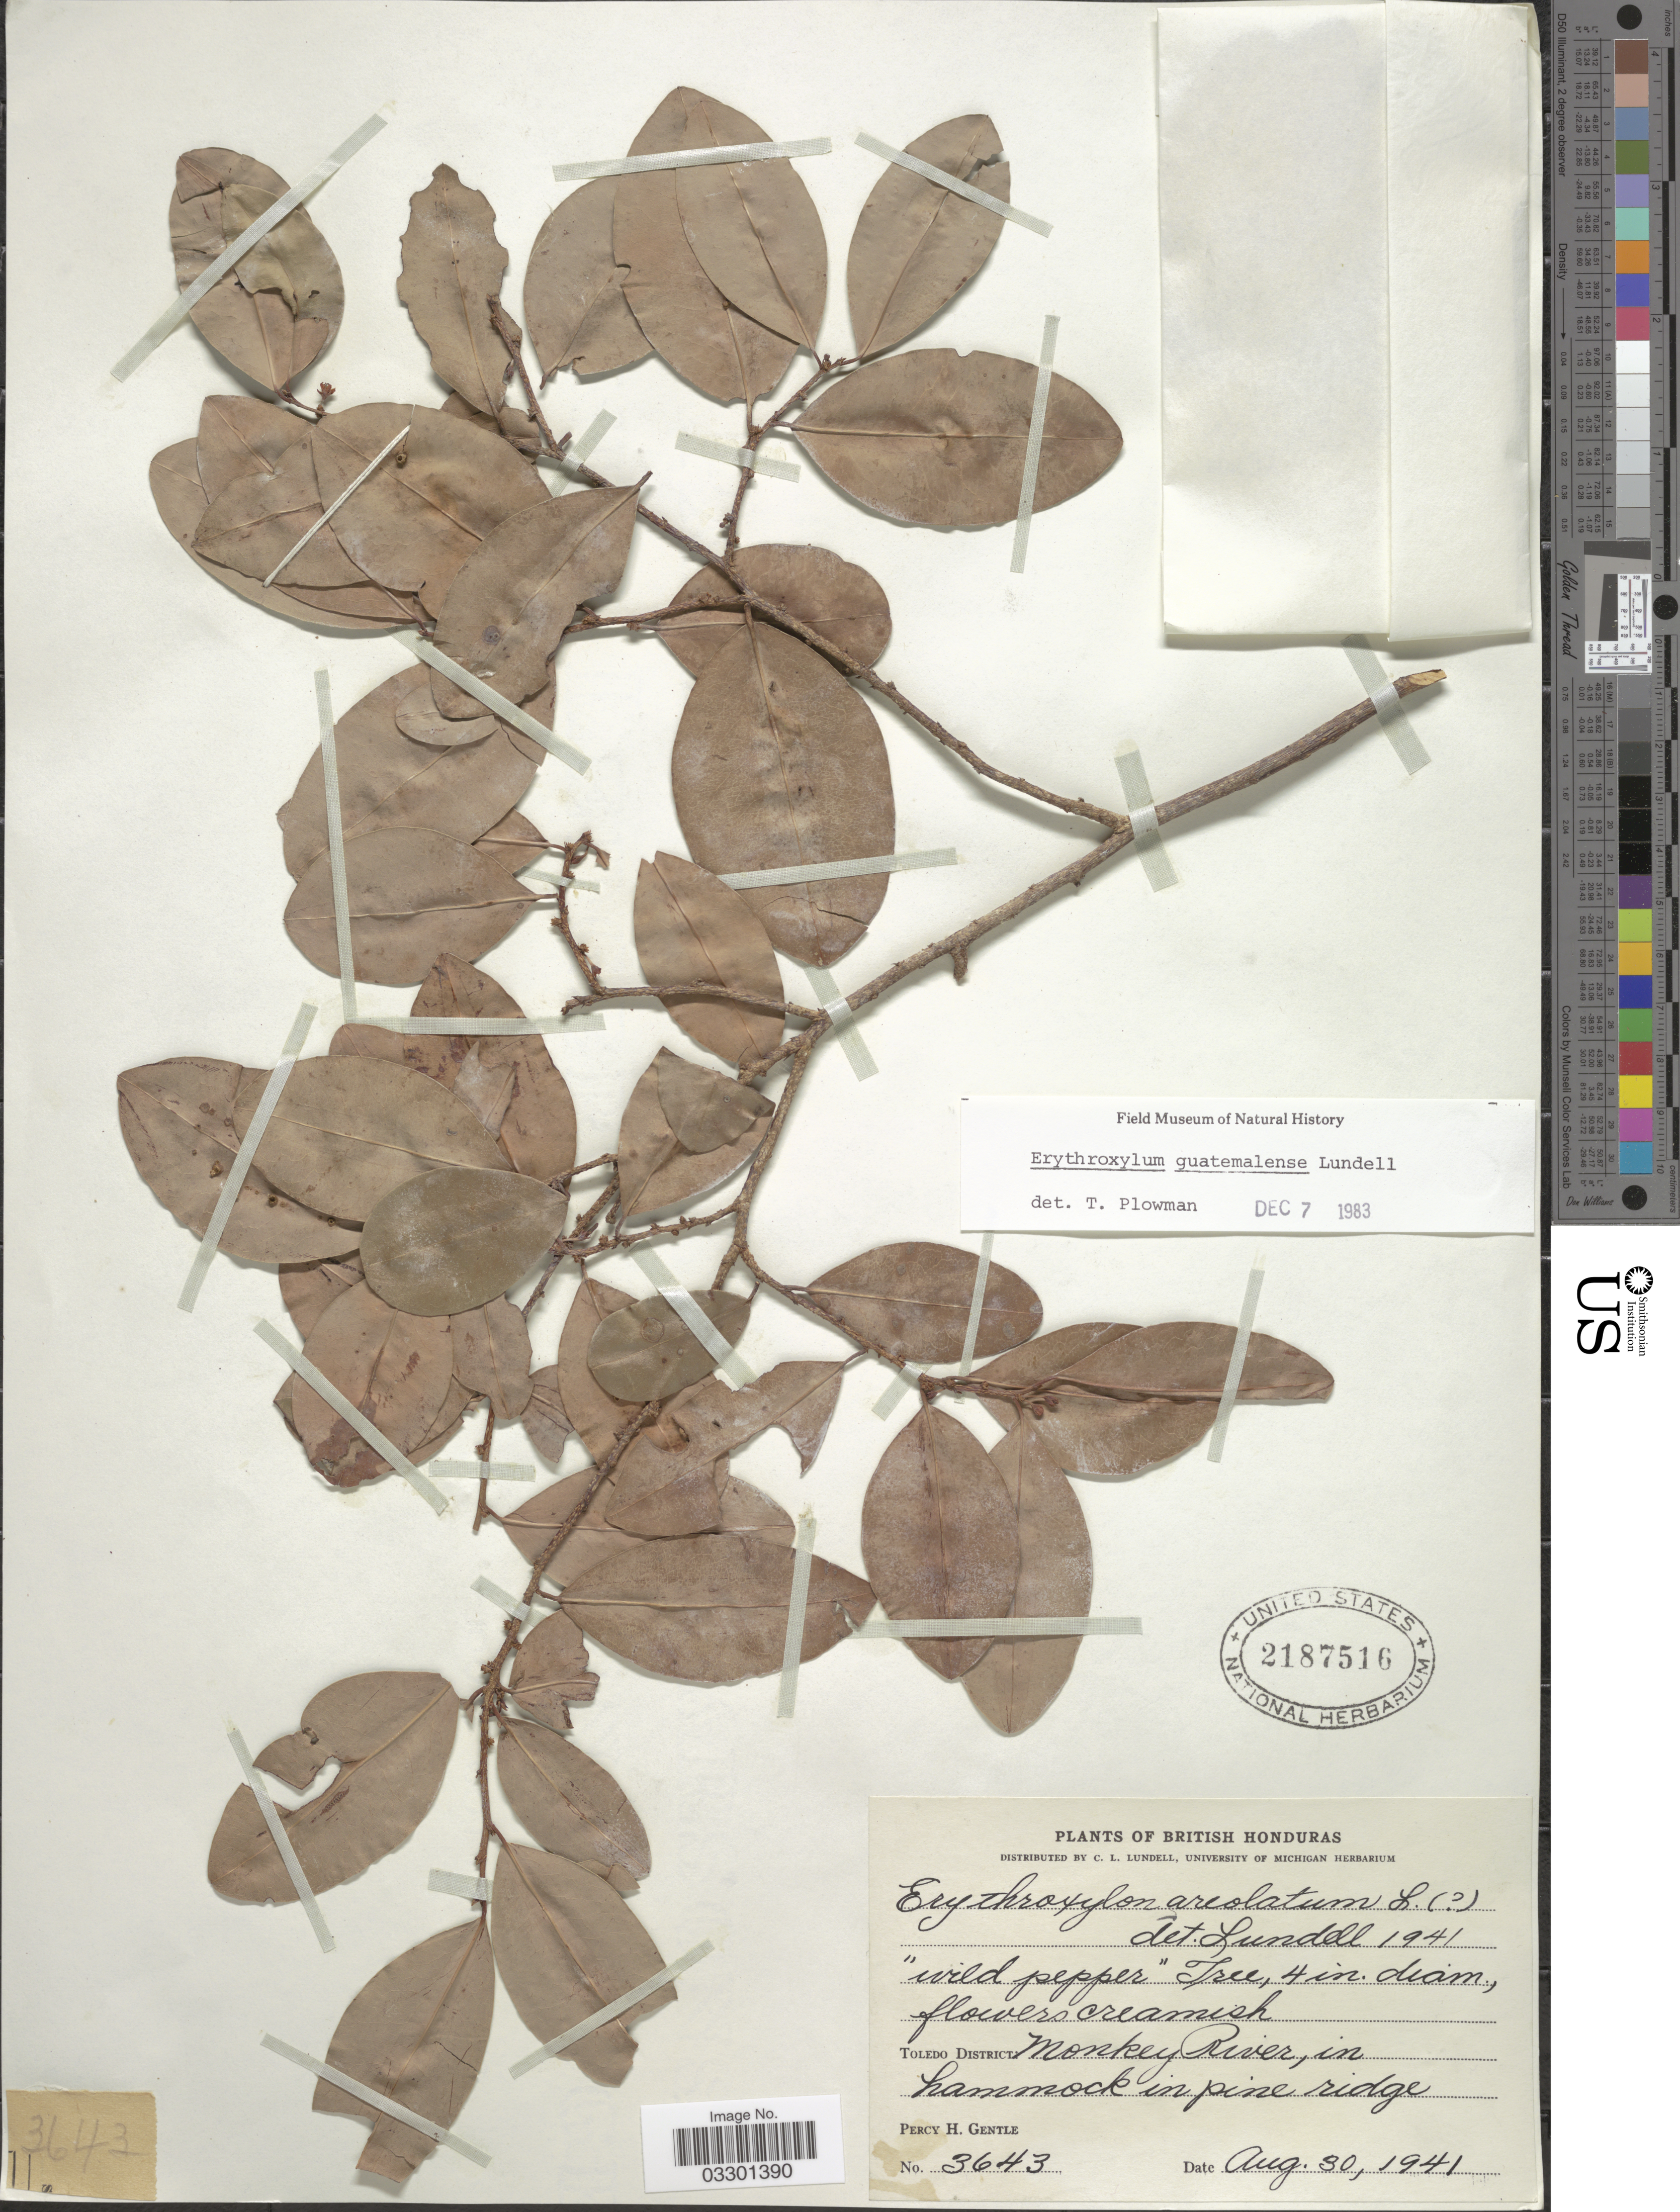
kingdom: Plantae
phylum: Tracheophyta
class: Magnoliopsida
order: Malpighiales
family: Erythroxylaceae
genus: Erythroxylum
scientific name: Erythroxylum guatemalense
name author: Lundell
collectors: P. H. Gentle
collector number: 3643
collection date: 1941-08-30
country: Belize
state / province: Toledo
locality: British Honduras. Toledo District: Monkey River, in hammock in pine ridge.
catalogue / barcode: US 2187516